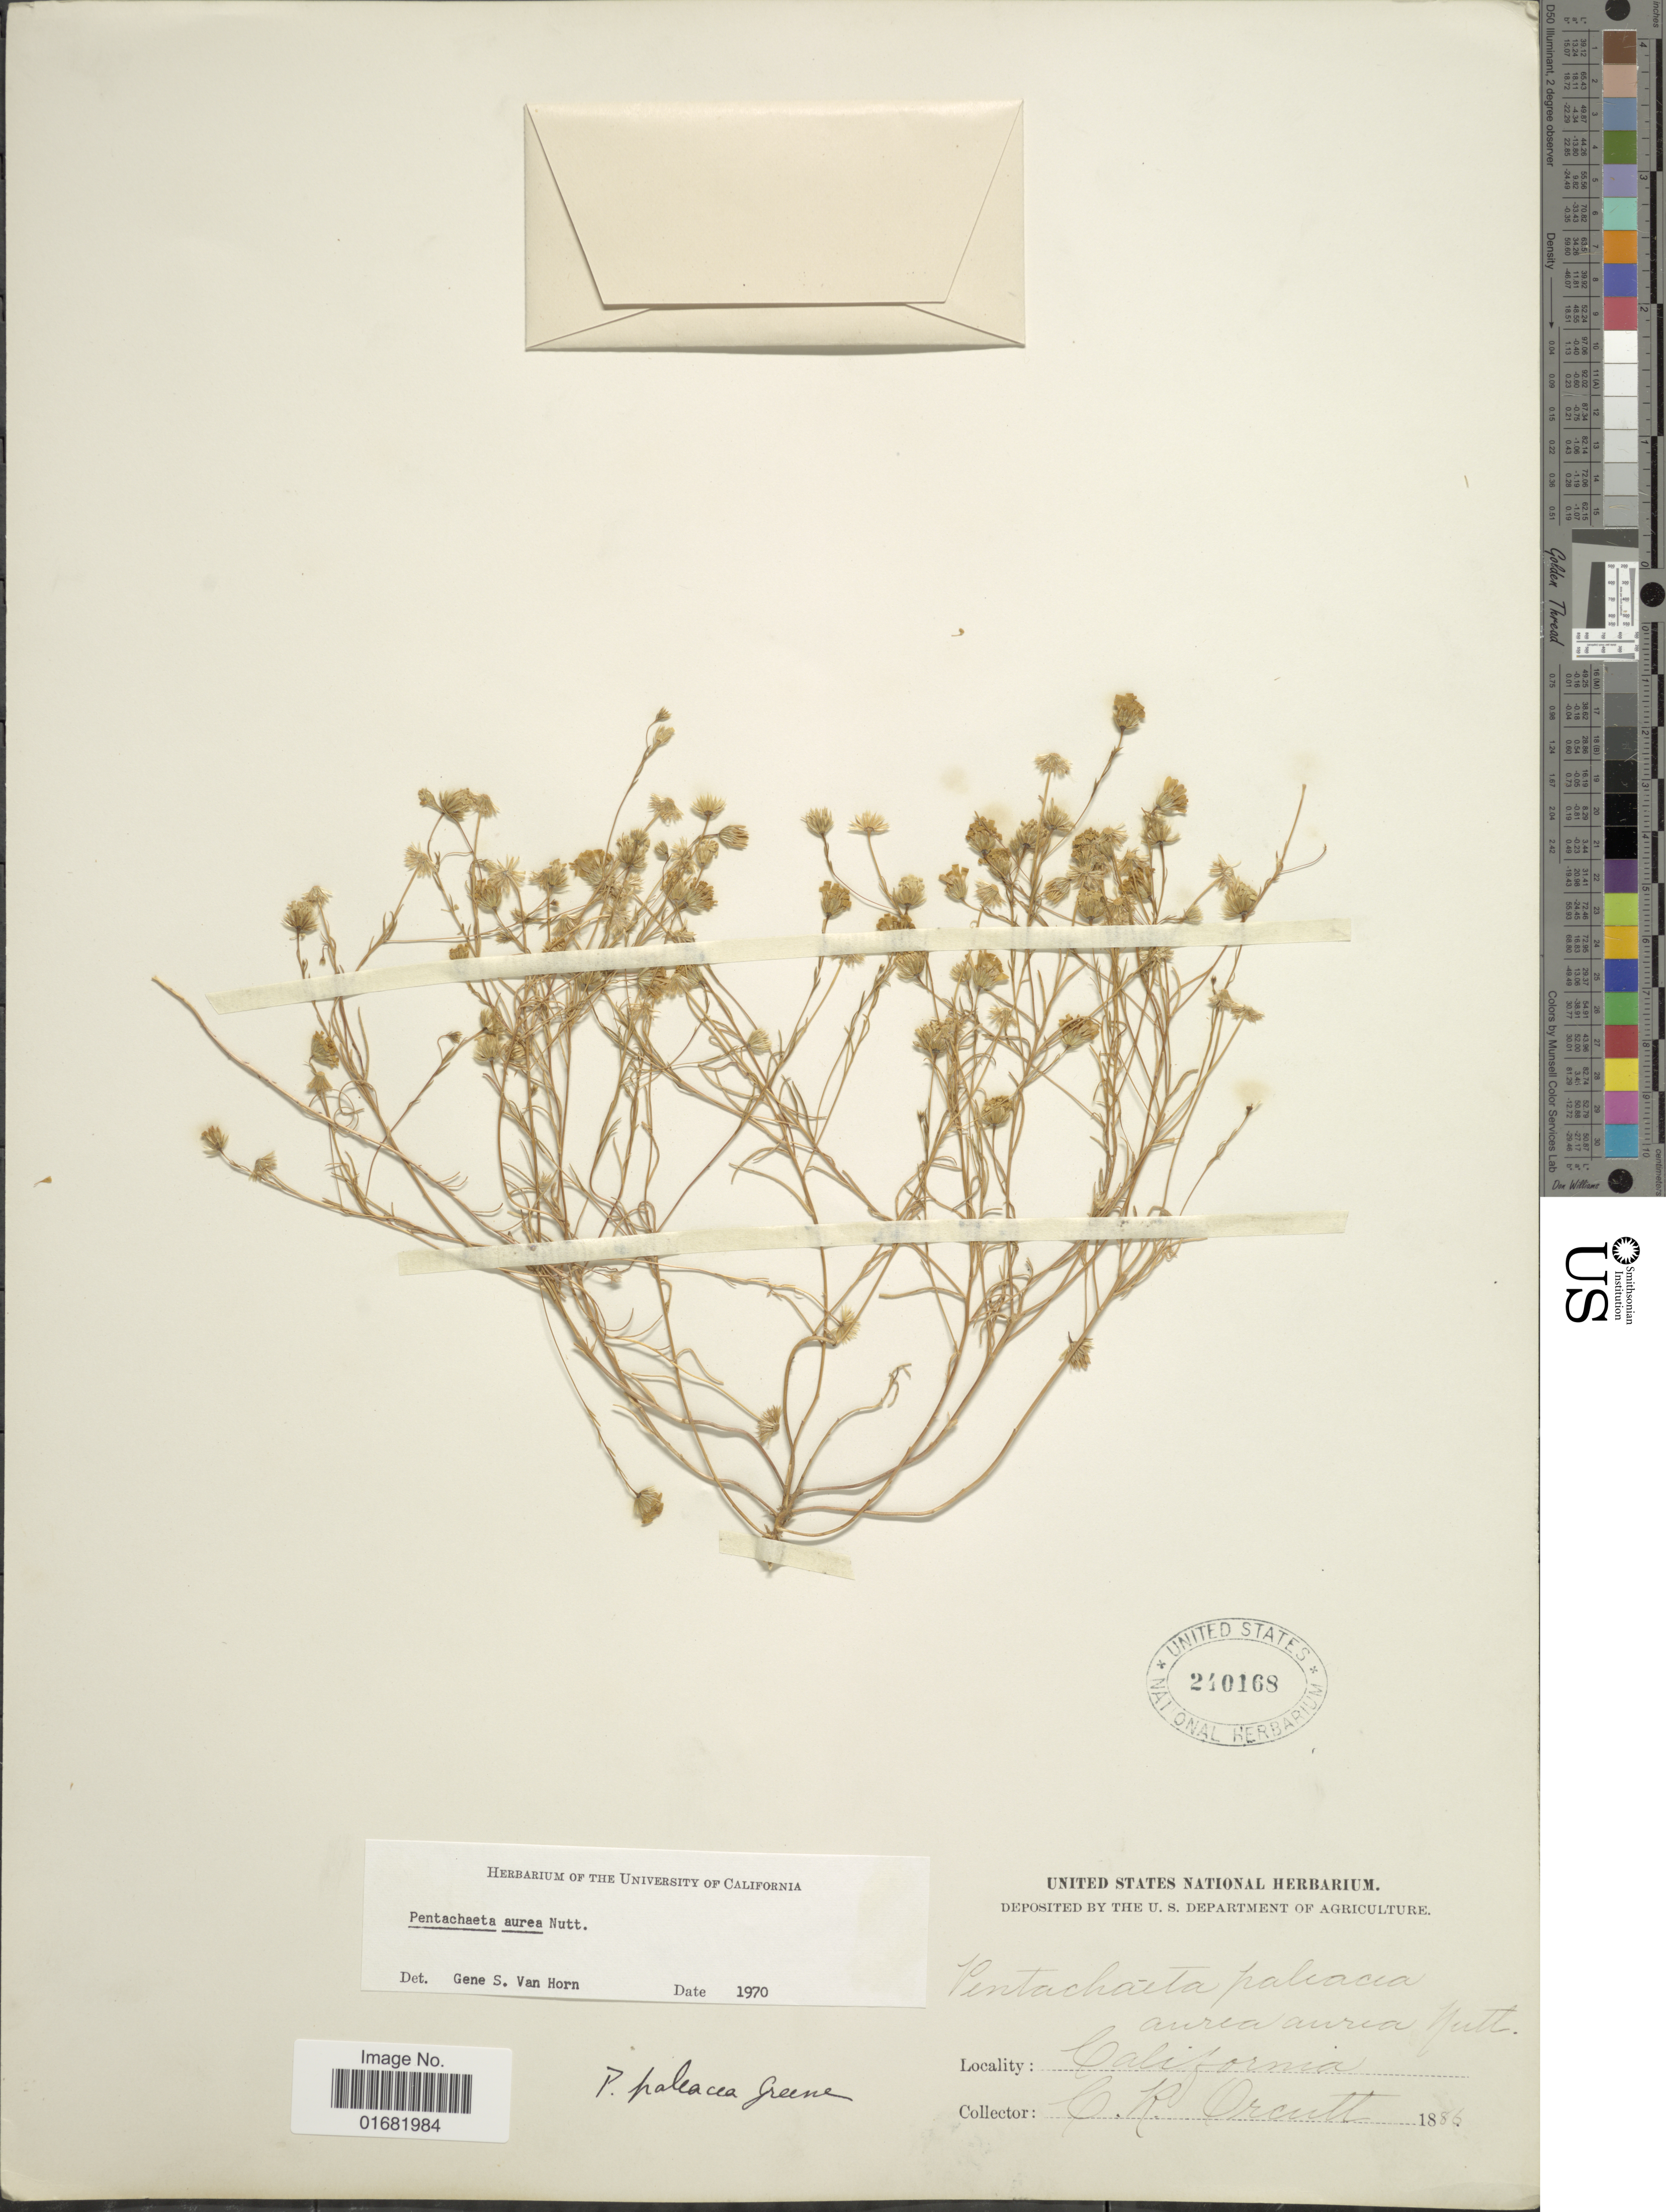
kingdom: Plantae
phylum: Tracheophyta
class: Magnoliopsida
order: Asterales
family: Asteraceae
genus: Pentachaeta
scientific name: Pentachaeta aurea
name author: Nutt.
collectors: C. R. Orcutt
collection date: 1886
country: United States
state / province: California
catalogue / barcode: US 240168